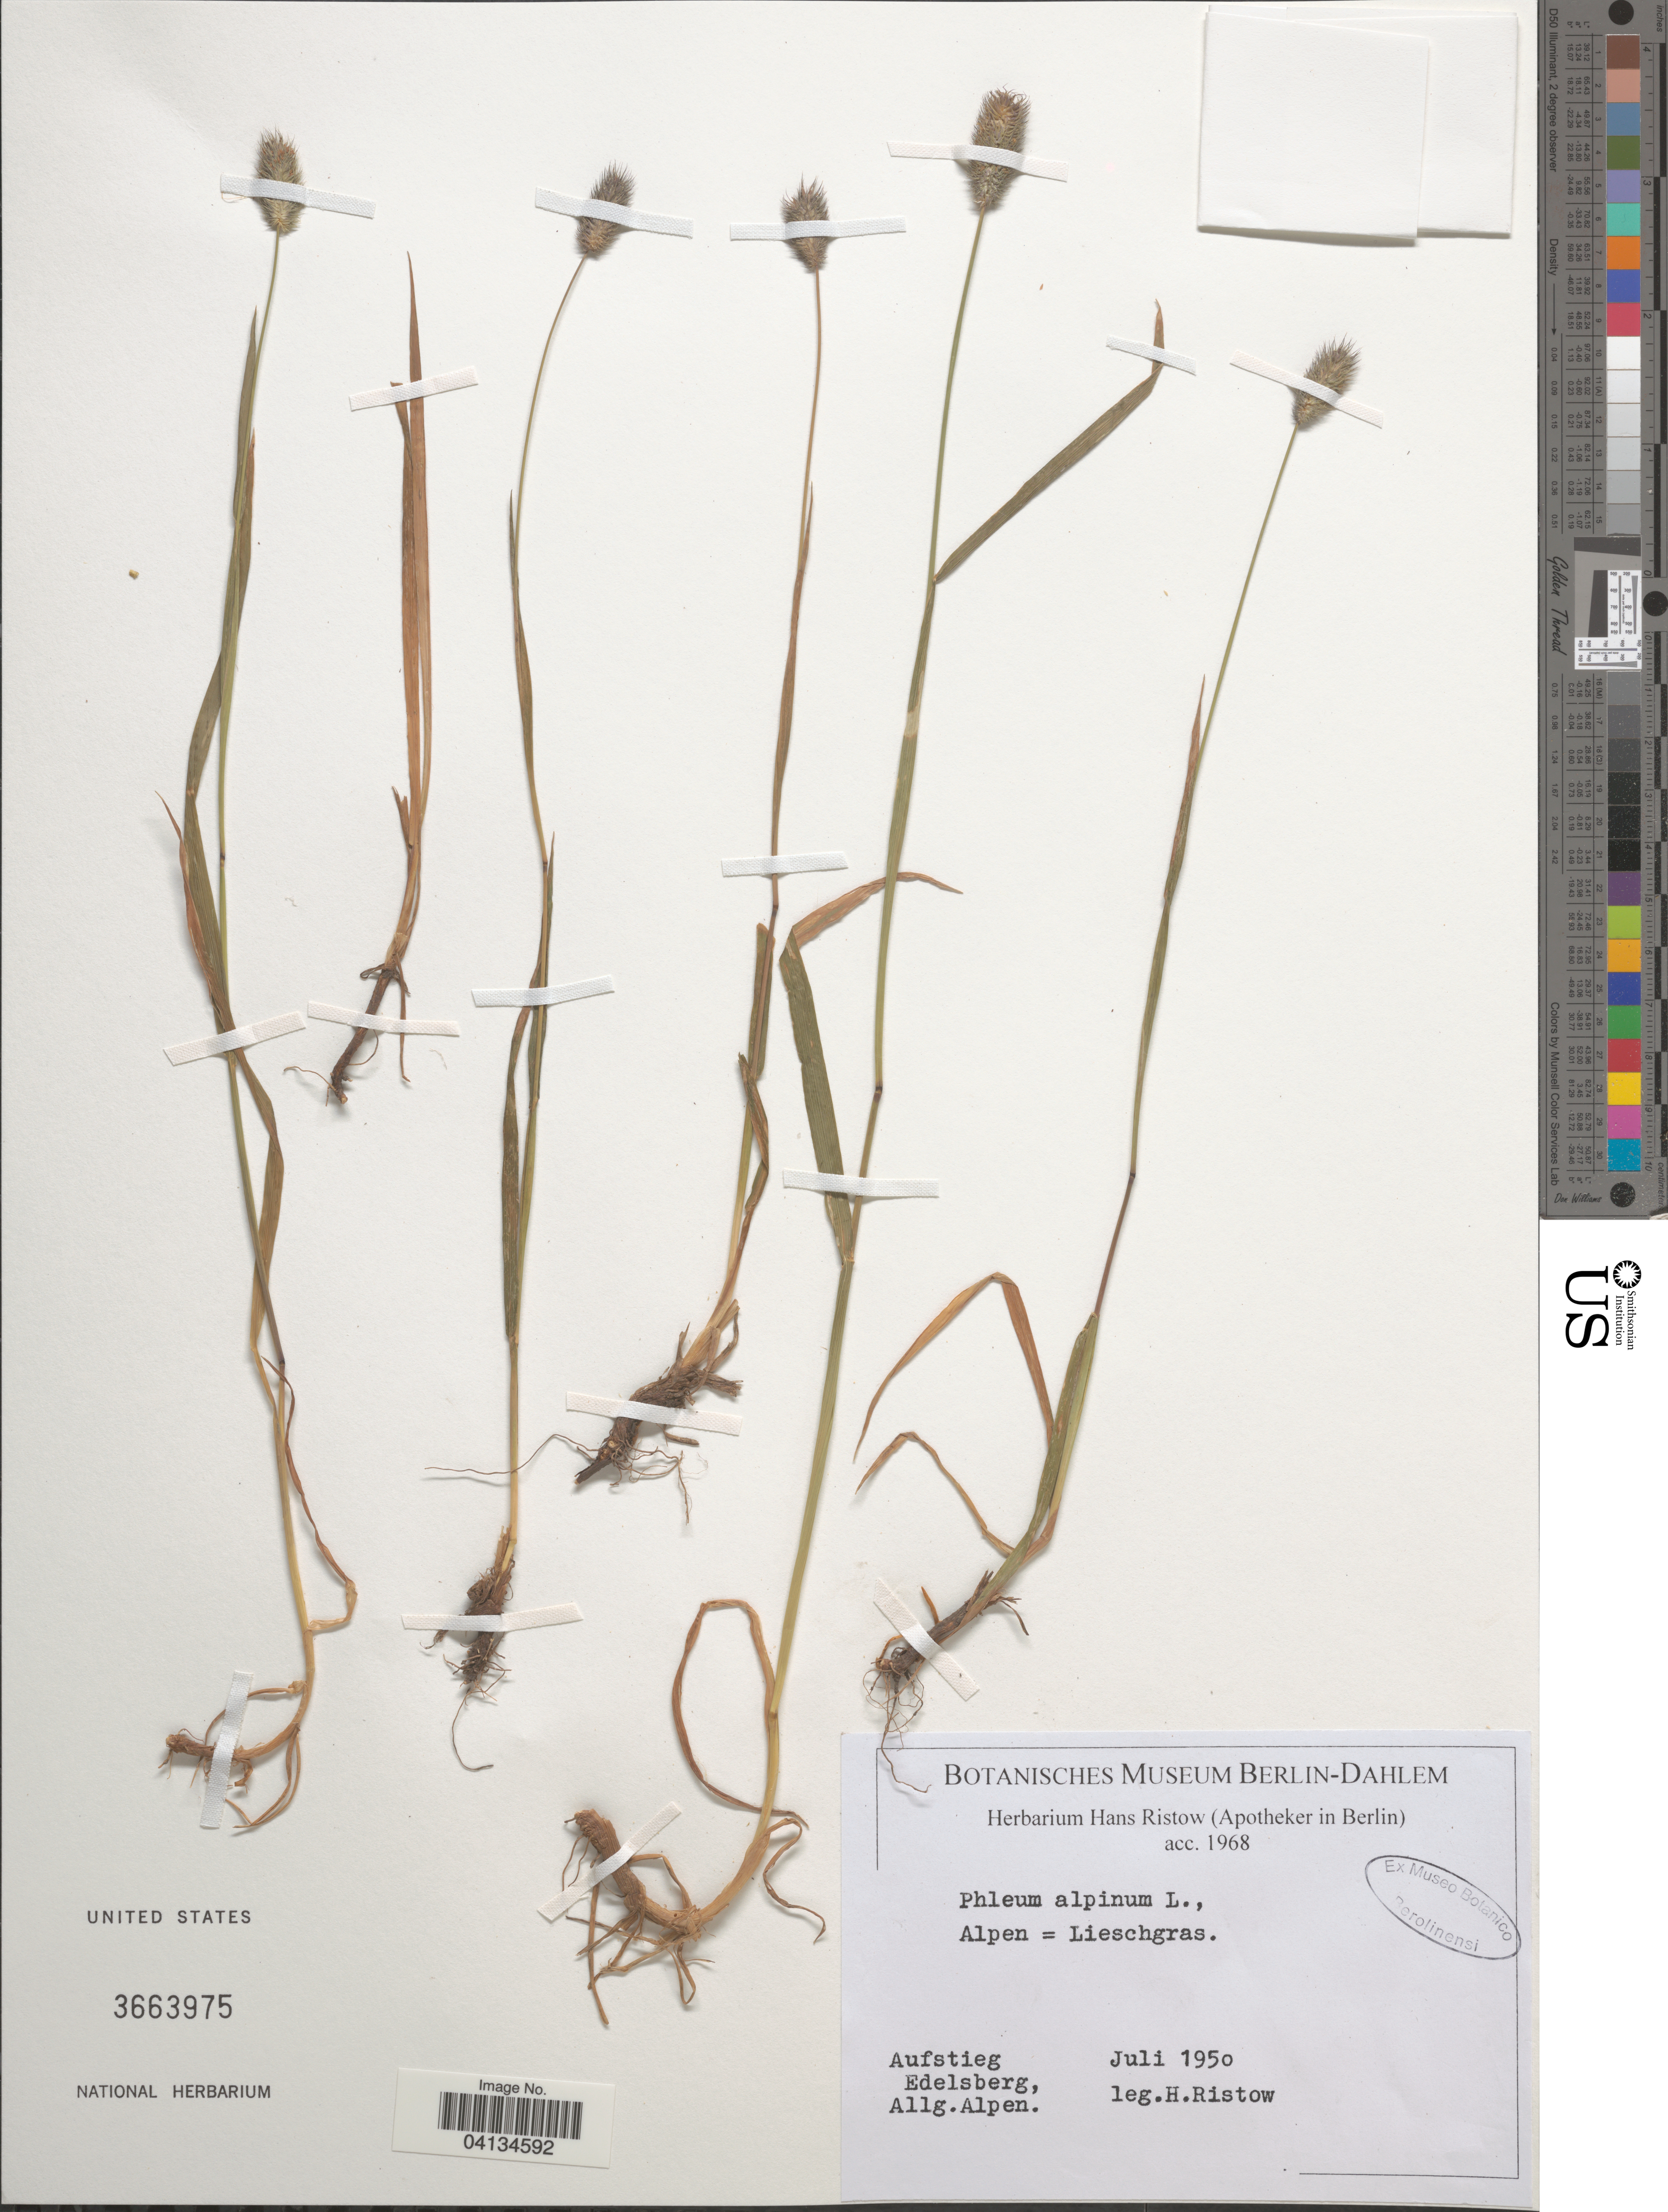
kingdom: Plantae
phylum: Tracheophyta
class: Liliopsida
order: Poales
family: Poaceae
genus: Phleum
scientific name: Phleum alpinum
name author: L.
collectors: H. Ristow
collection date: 1950-07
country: Germany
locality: Aufstieg, Edelsberg, Allg. Alpen.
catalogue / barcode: US 3663975